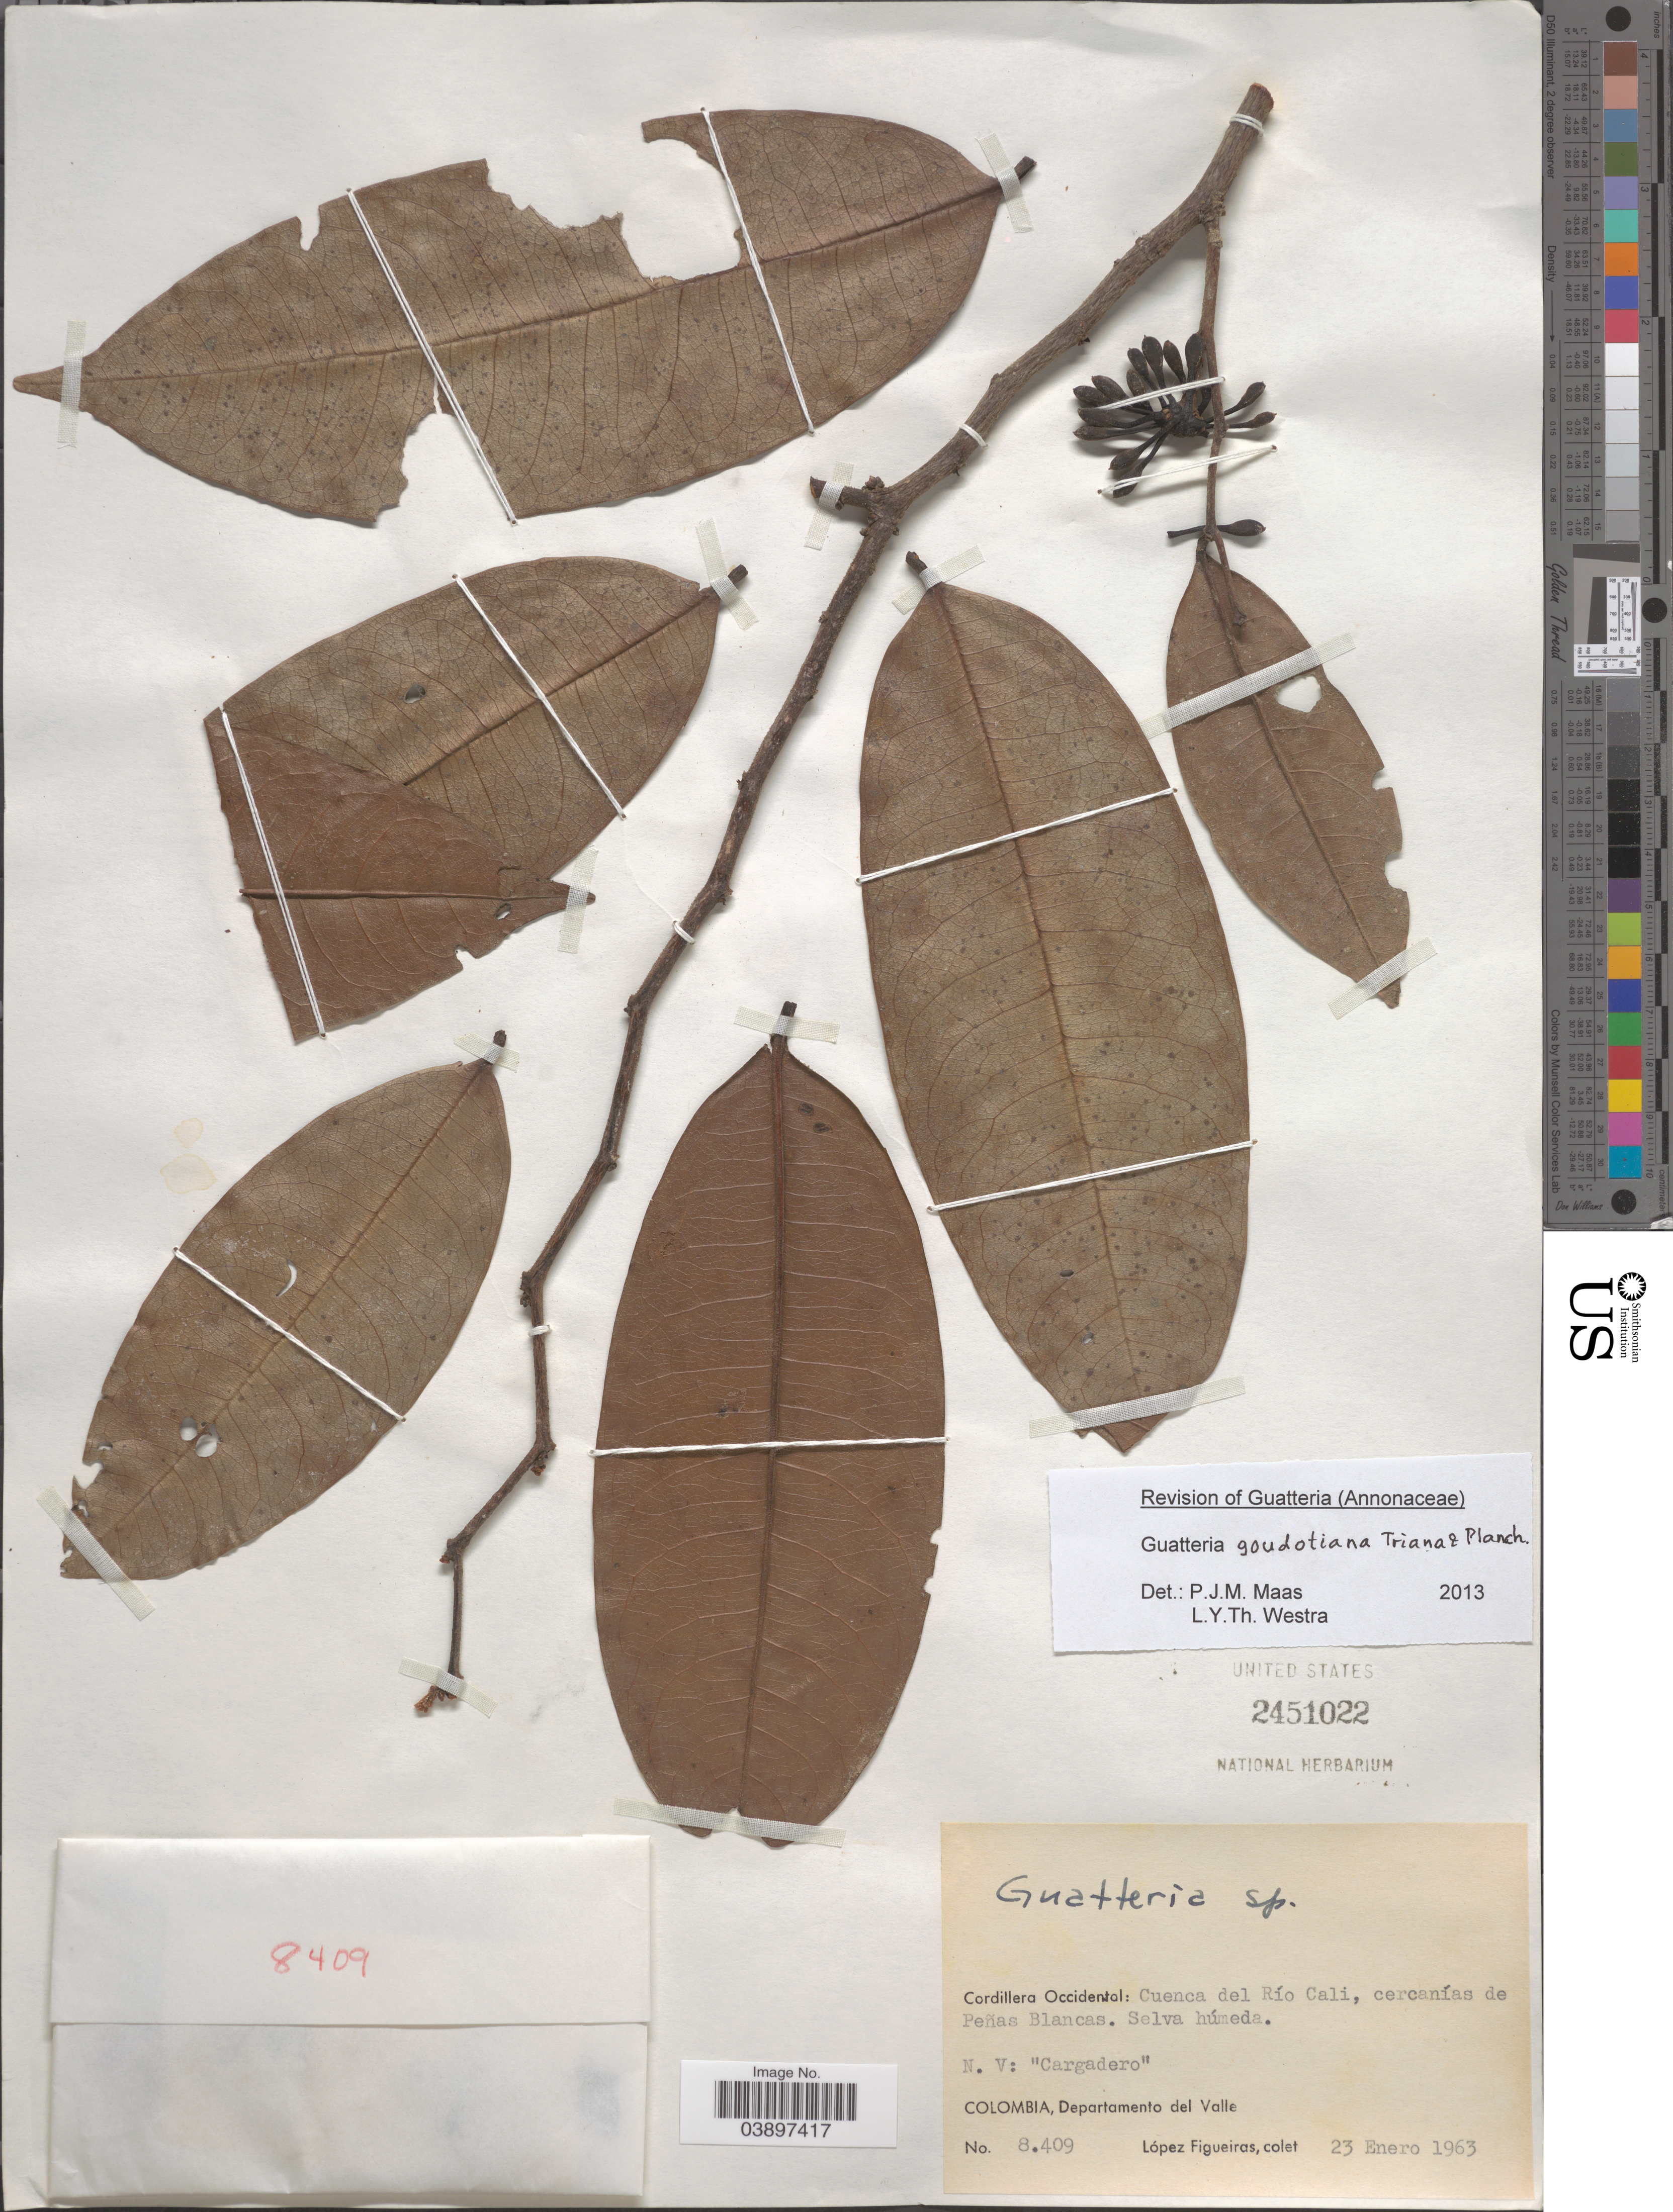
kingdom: Plantae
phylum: Tracheophyta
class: Magnoliopsida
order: Magnoliales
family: Annonaceae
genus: Guatteria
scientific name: Guatteria goudotiana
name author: Triana & Planch.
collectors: M. López Figueiras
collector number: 8409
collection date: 1963-01-23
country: Colombia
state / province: Valle del Cauca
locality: Cordillera Occidental: Cuenca del Río Cali, cercanías de Peñas Blancas. Selva húmeda. Departamento del Valle.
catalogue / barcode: US 2451022